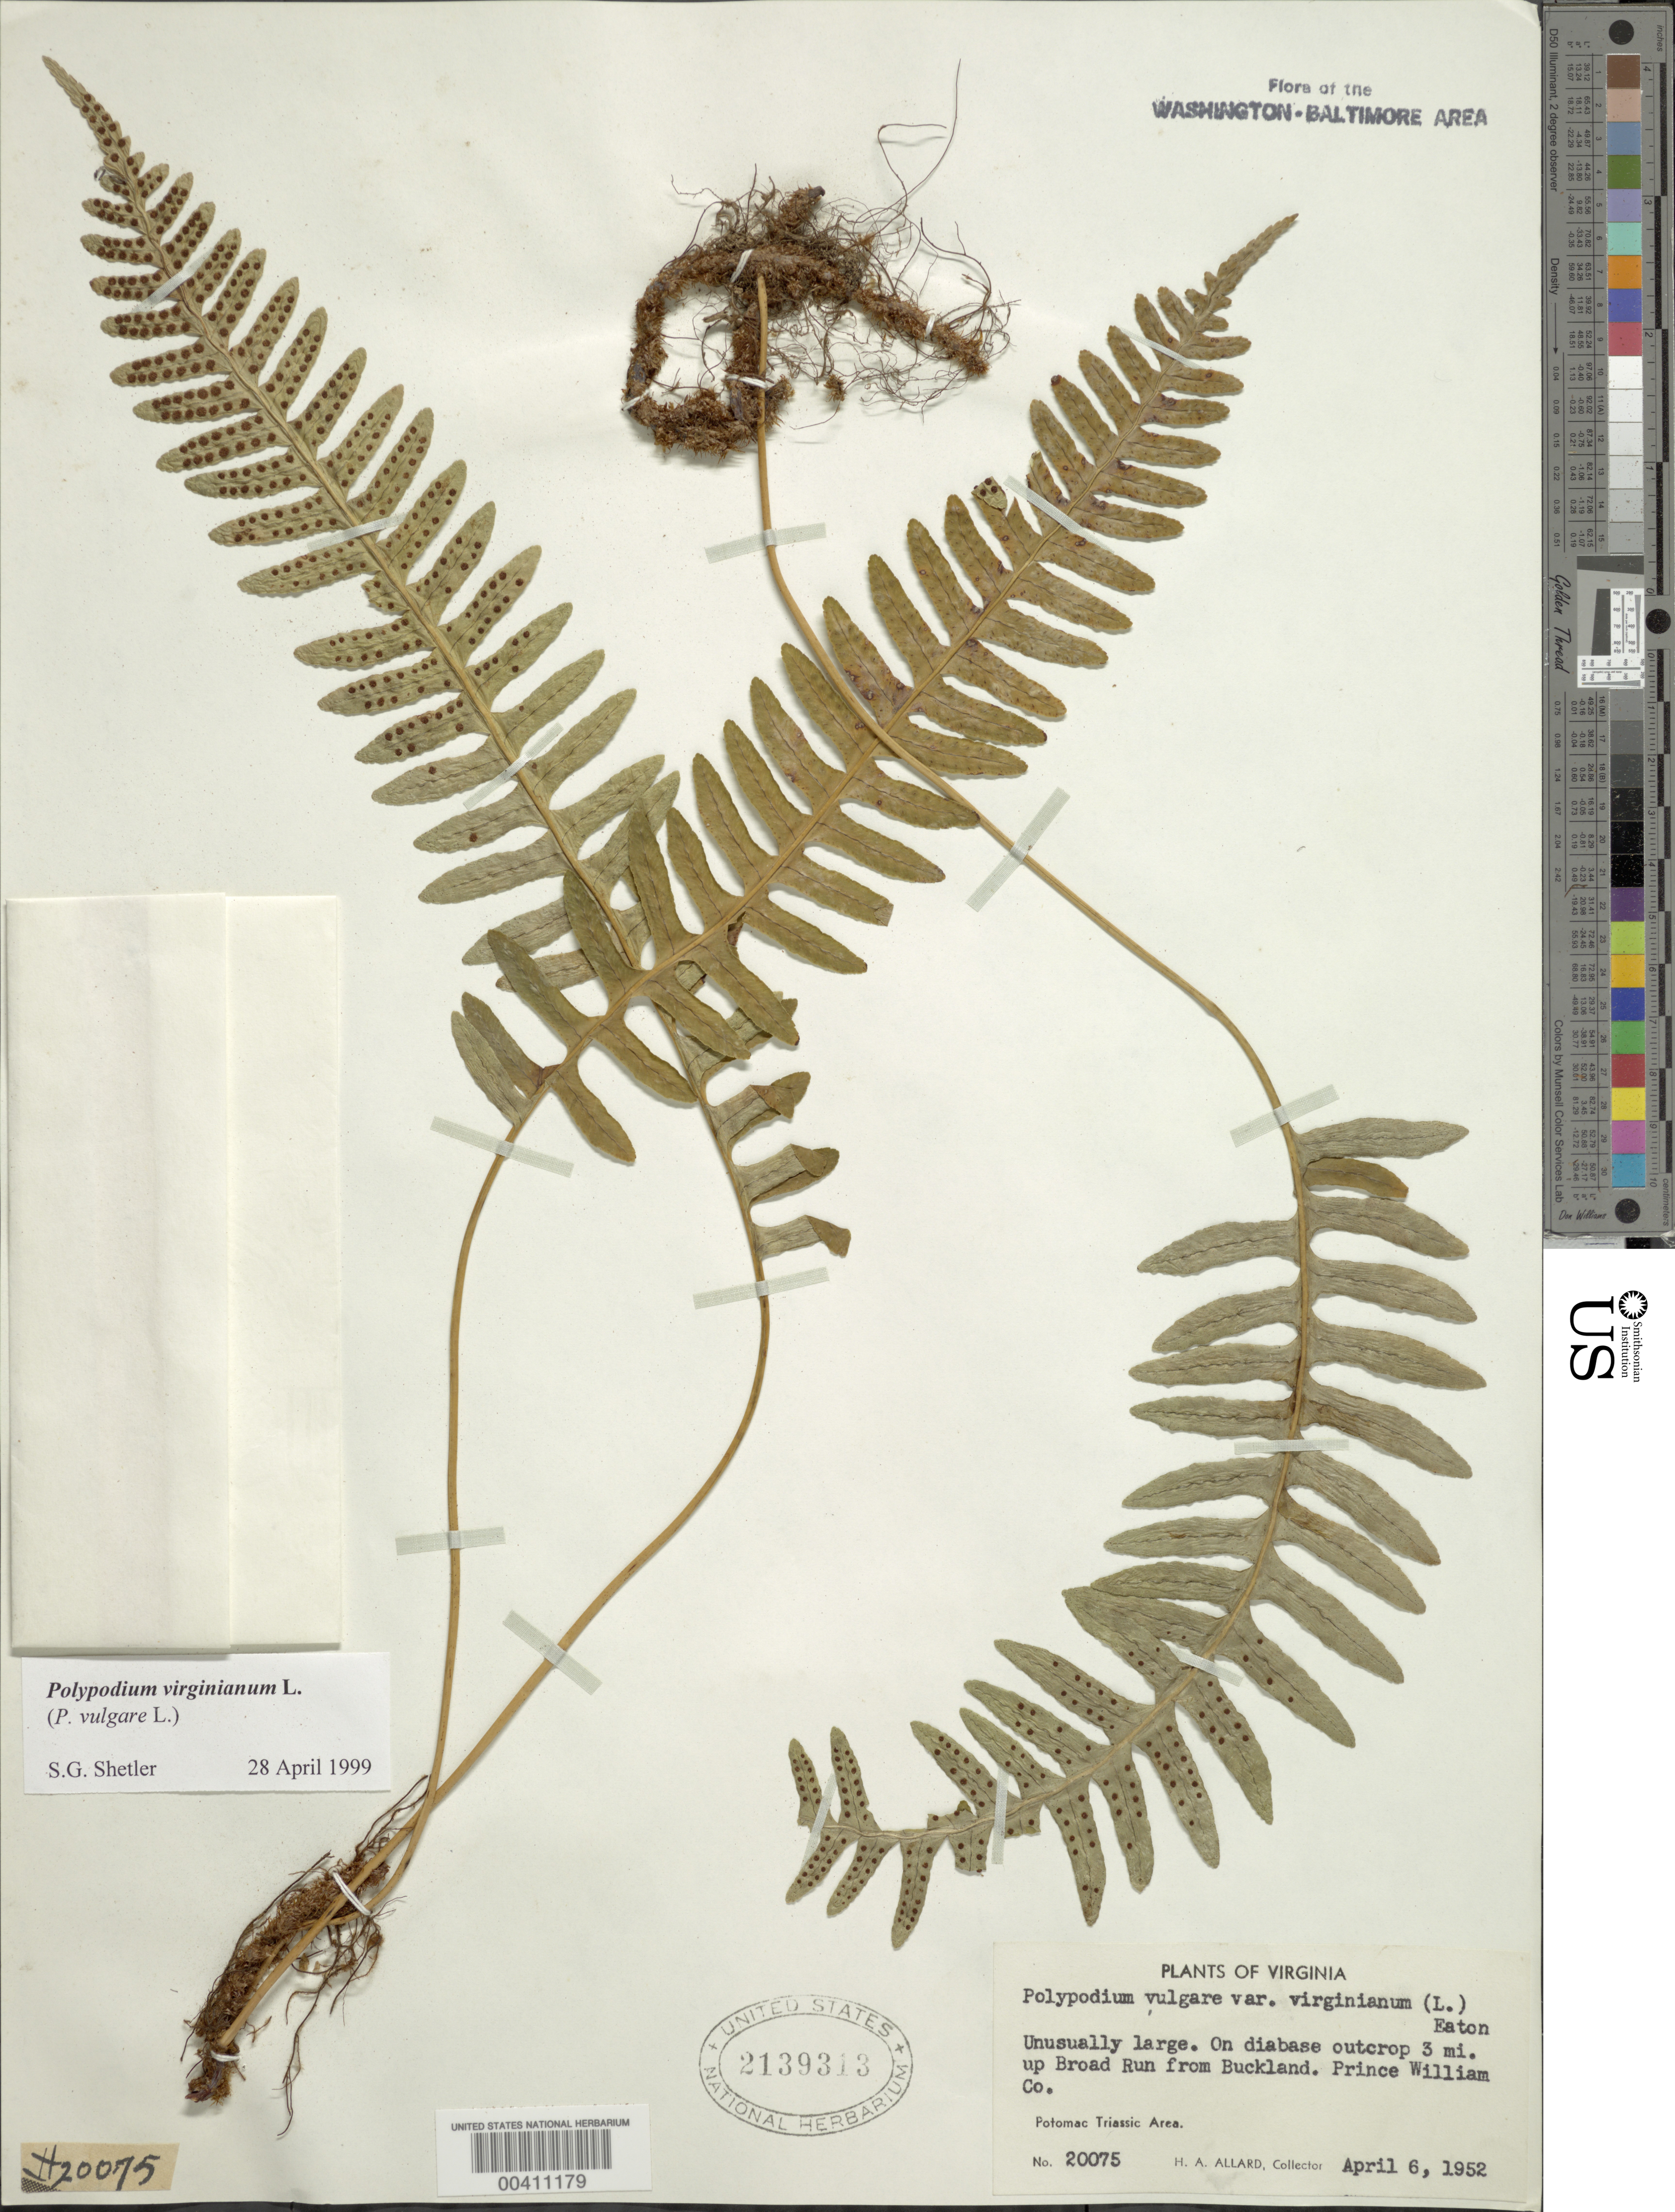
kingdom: Plantae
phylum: Tracheophyta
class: Polypodiopsida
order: Polypodiales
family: Polypodiaceae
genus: Polypodium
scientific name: Polypodium virginianum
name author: L.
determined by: Shetler, Stanwyn G., (US), NMNH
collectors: H. A. Allard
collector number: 20075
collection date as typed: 06 Apr 1952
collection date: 1952-04-06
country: United States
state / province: Virginia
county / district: Prince William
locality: Upstream from Buckland on Broad Run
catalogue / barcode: US 2139313